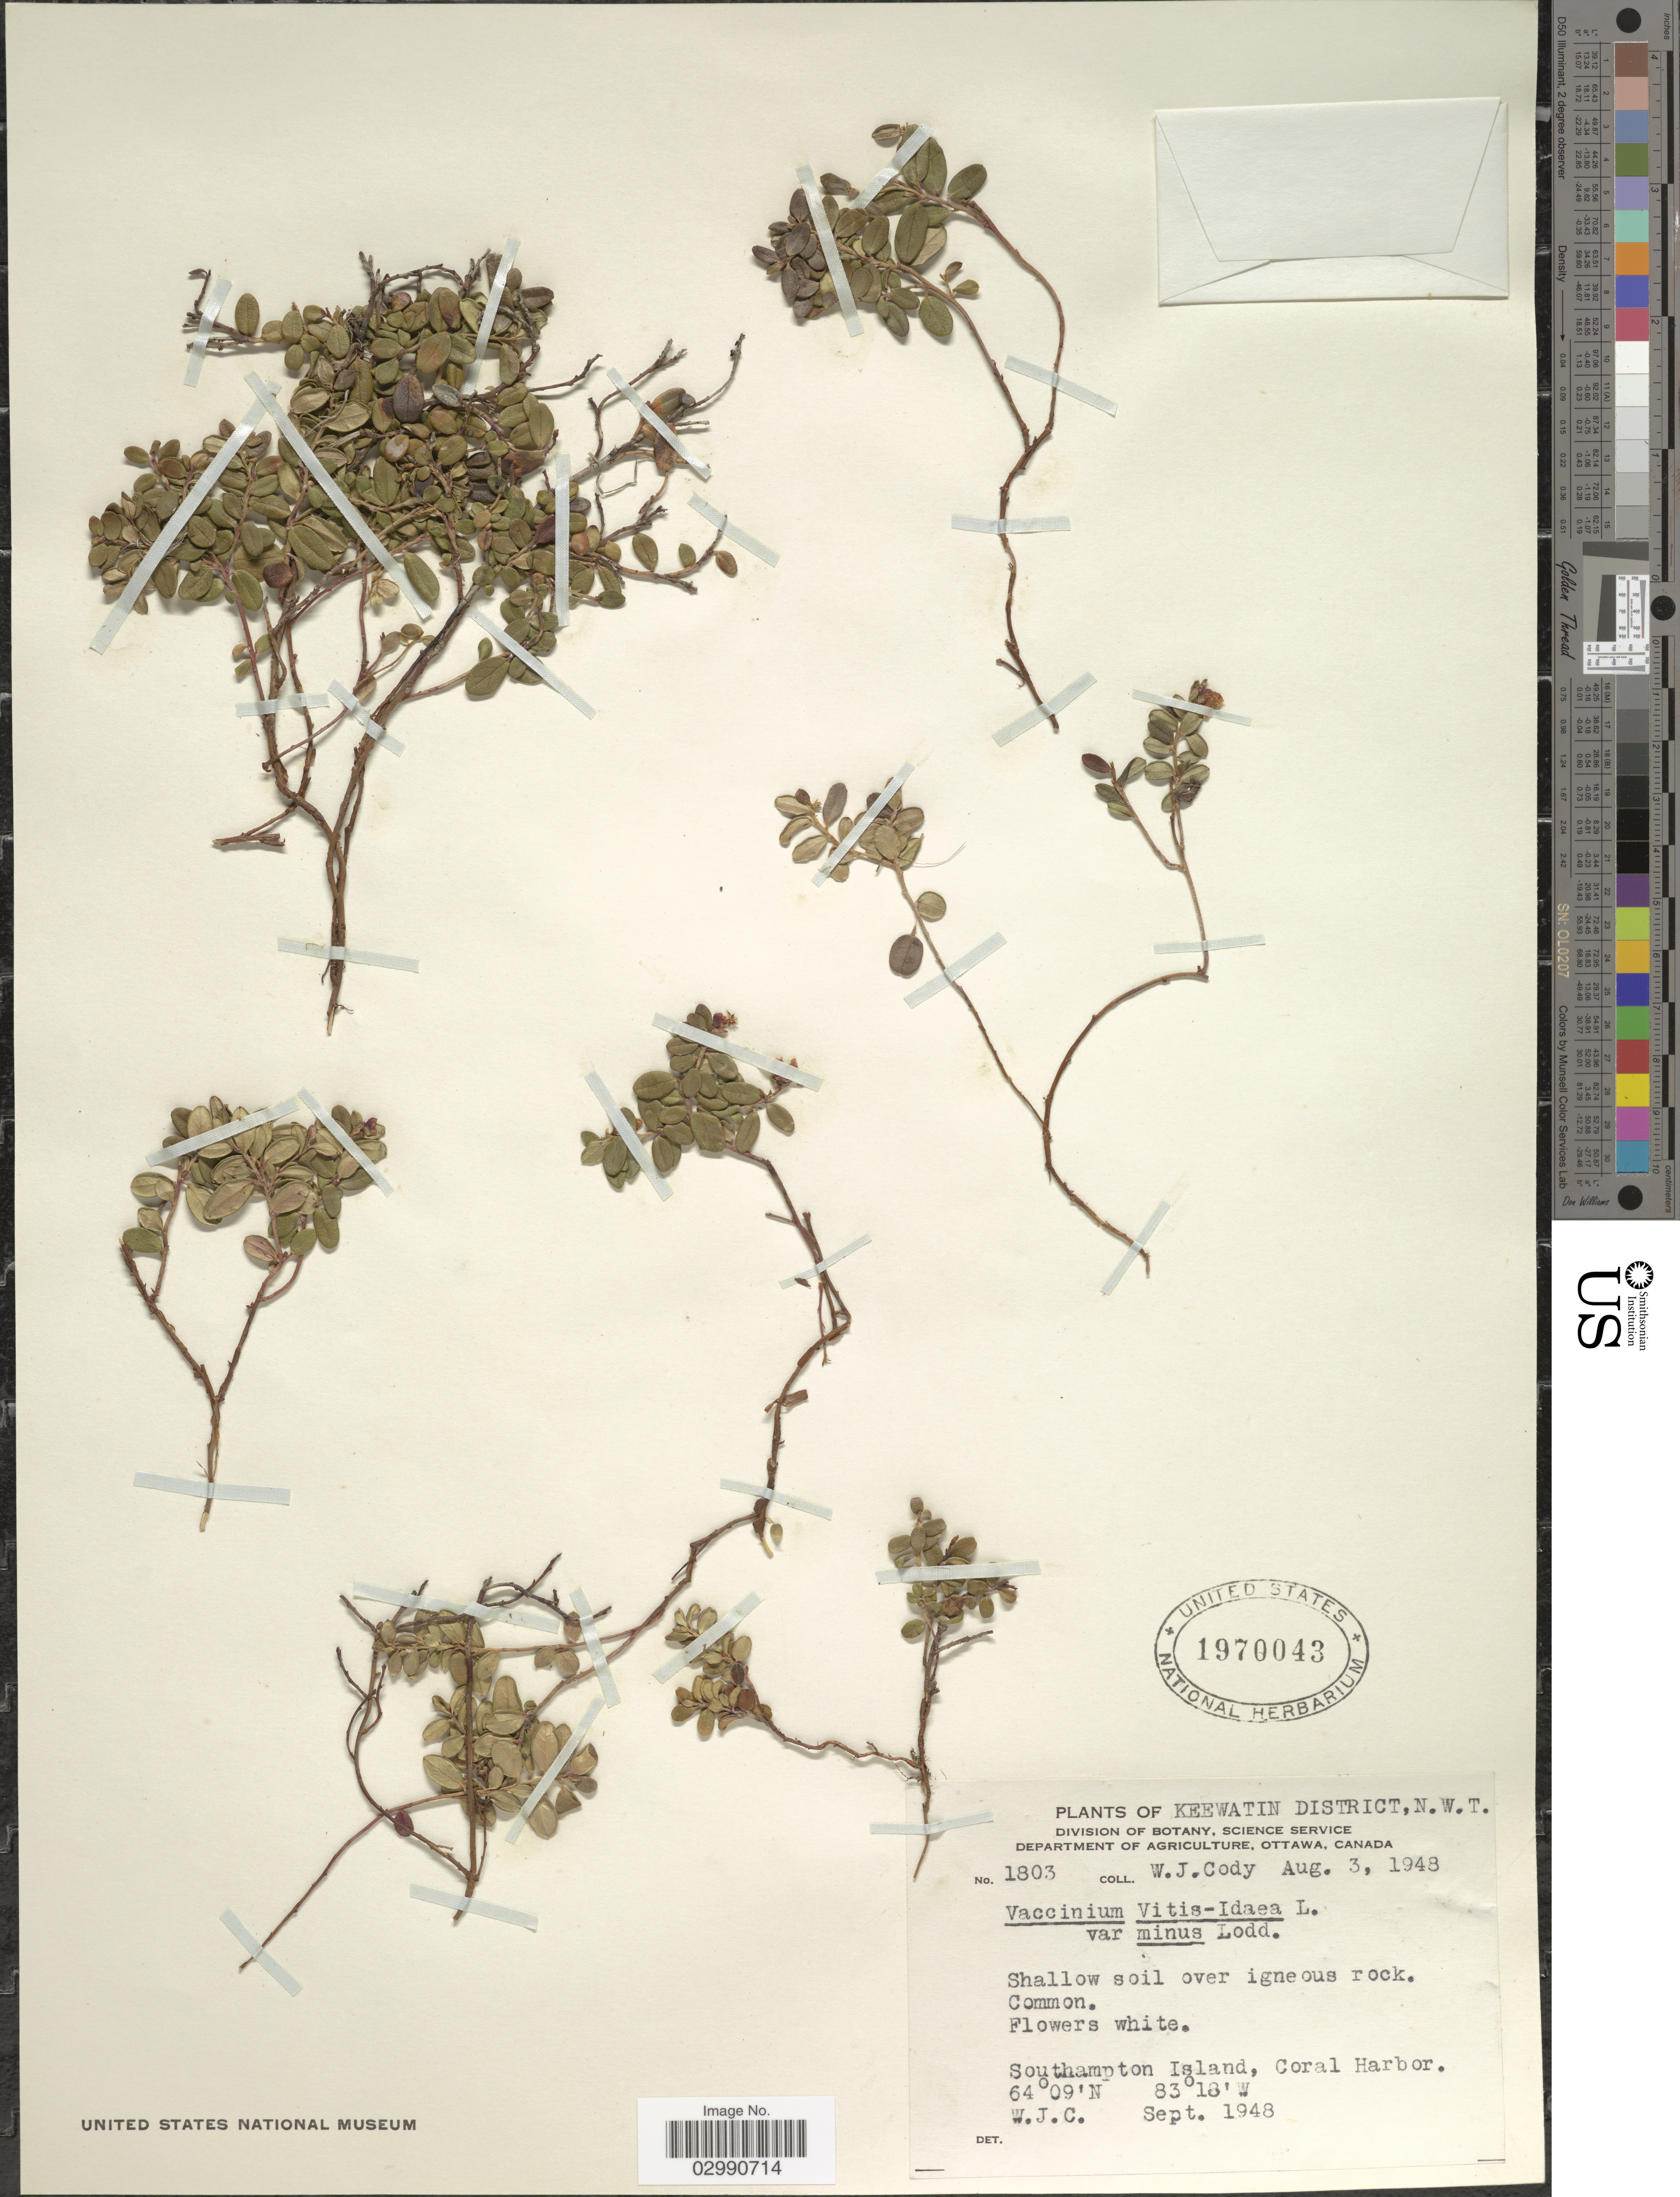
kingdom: Plantae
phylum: Tracheophyta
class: Magnoliopsida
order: Ericales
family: Ericaceae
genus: Vaccinium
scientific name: Vaccinium vitis-idaea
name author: L.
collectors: W. Cody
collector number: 1803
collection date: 1948-08-03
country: Canada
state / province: Northwest Territories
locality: Keewatin District, N.W.T., Southampton Island, Coral Harbor.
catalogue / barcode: US 1970043